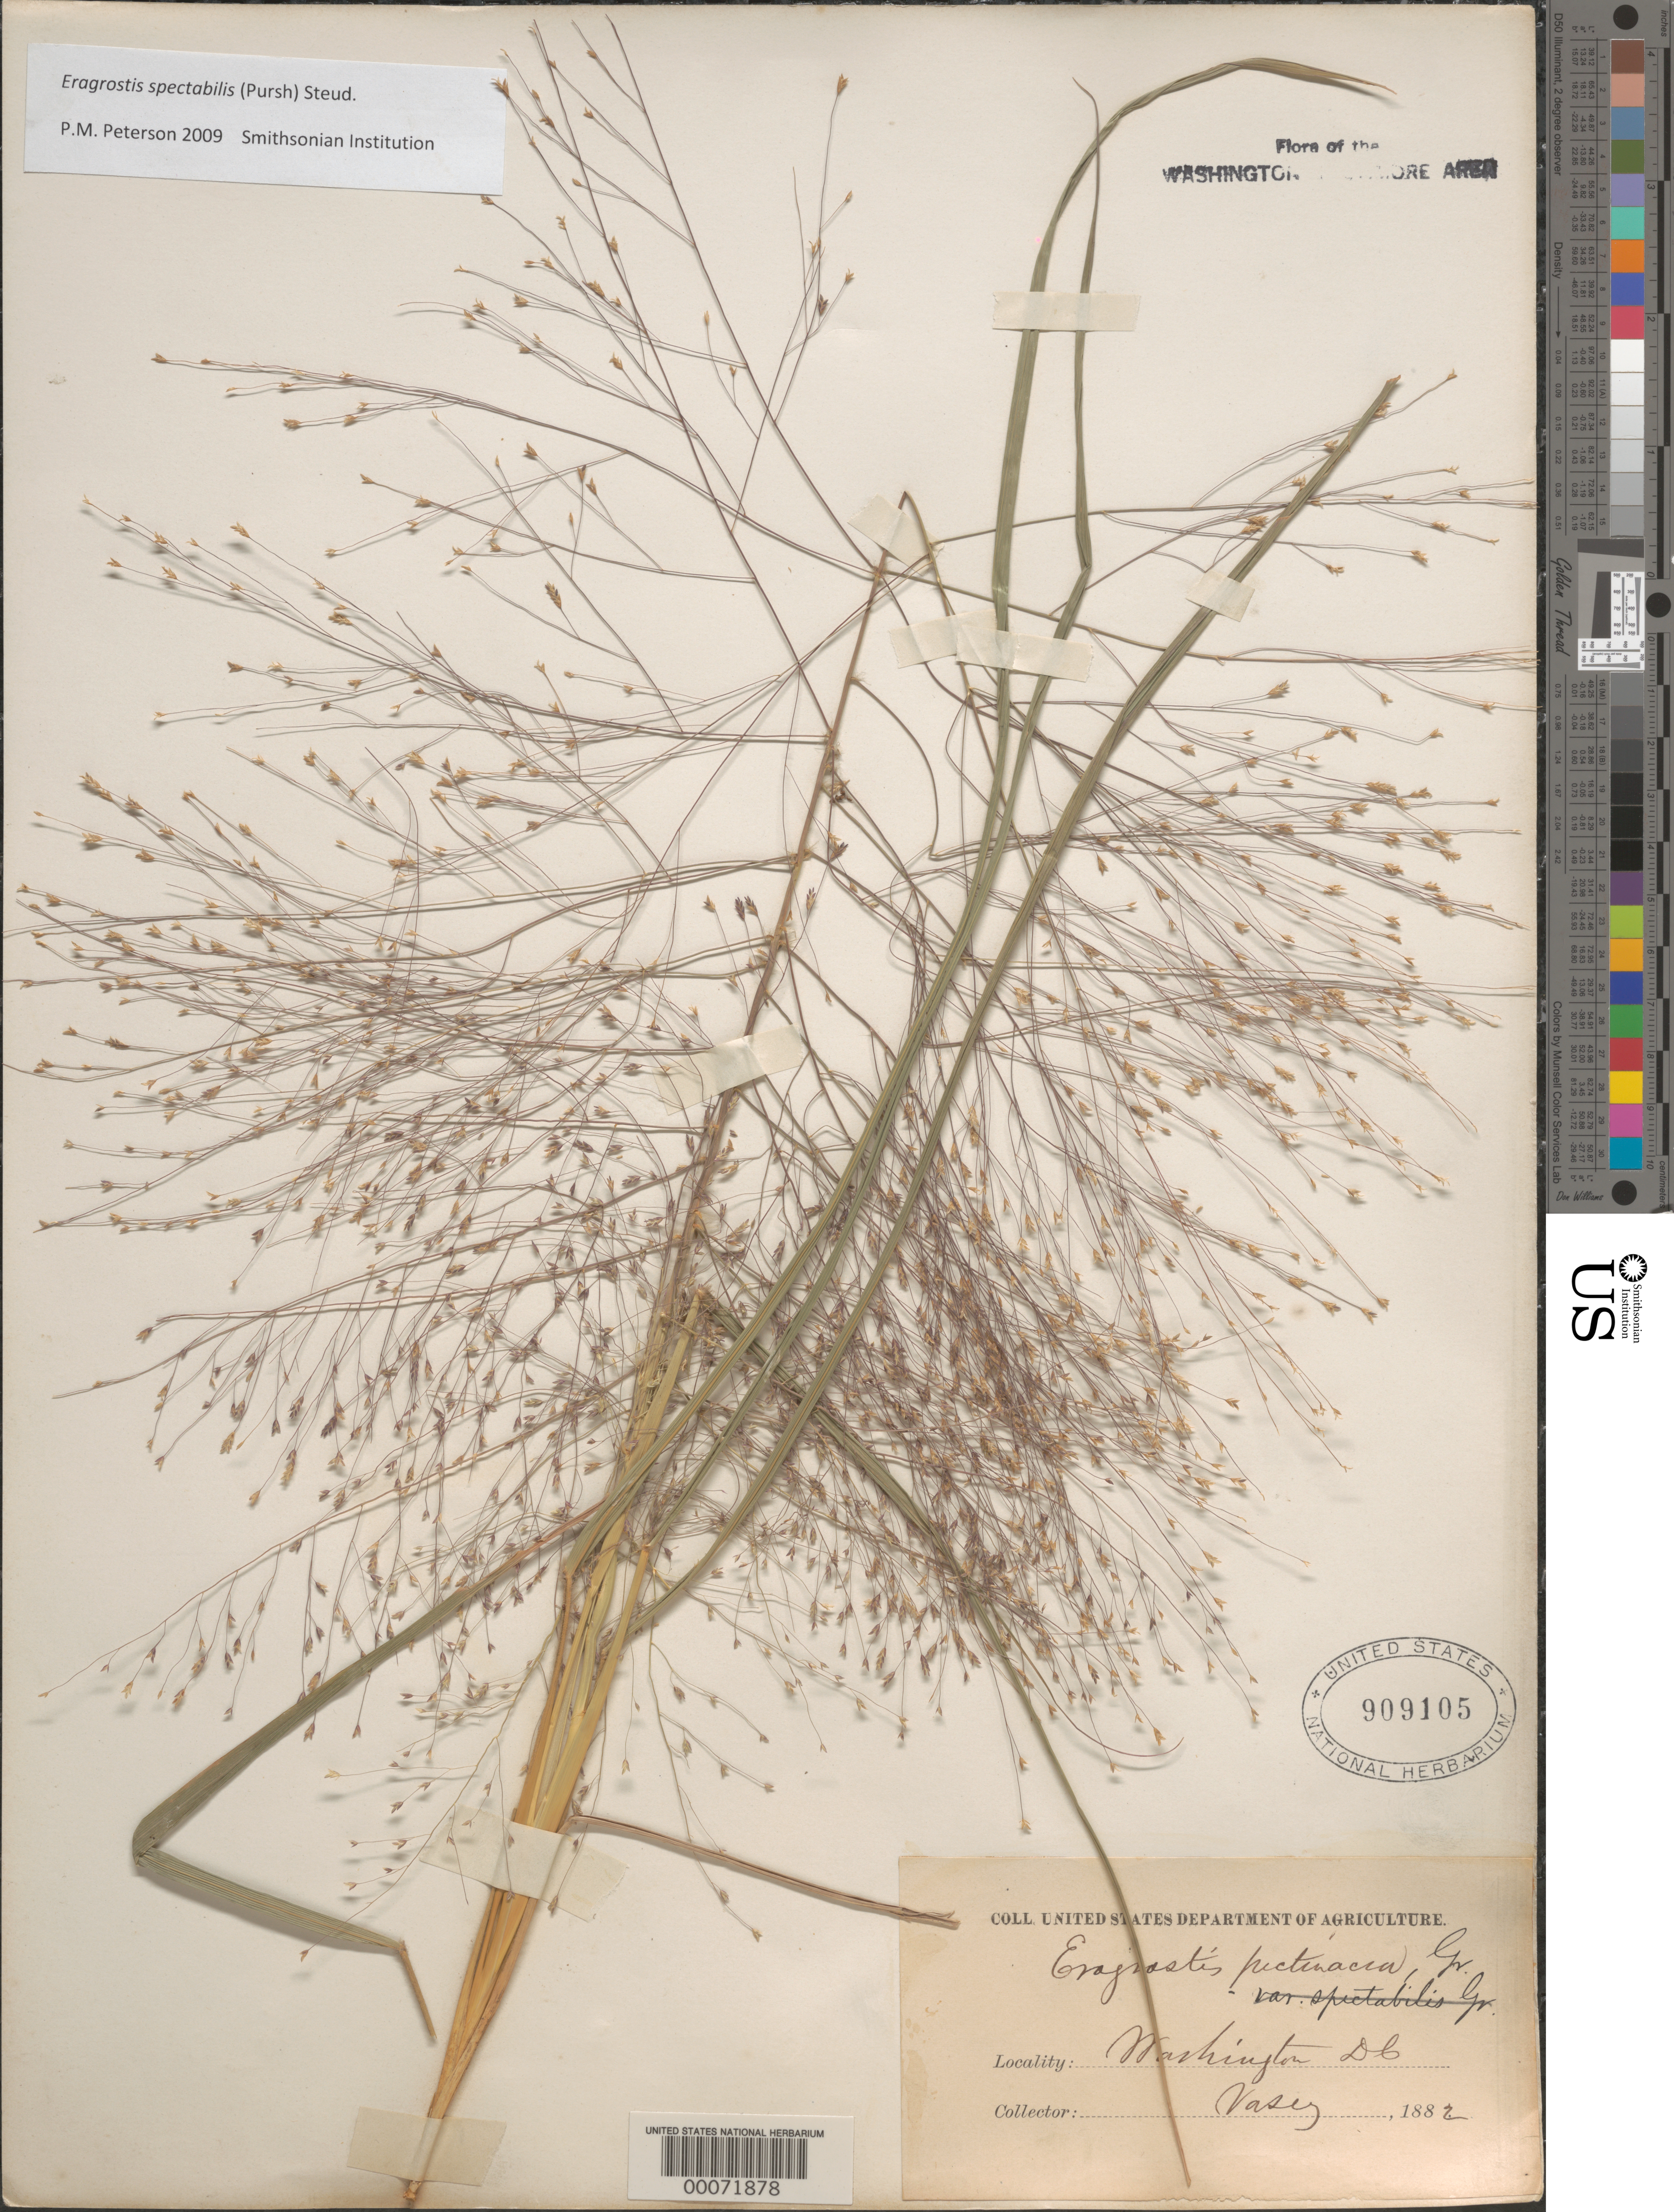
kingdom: Plantae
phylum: Tracheophyta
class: Liliopsida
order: Poales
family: Poaceae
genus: Eragrostis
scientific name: Eragrostis spectabilis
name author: (Pursh) Steud.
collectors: G. Vasey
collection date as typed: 1882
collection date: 1882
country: United States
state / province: District of Columbia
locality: Washington, DC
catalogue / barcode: US 909105